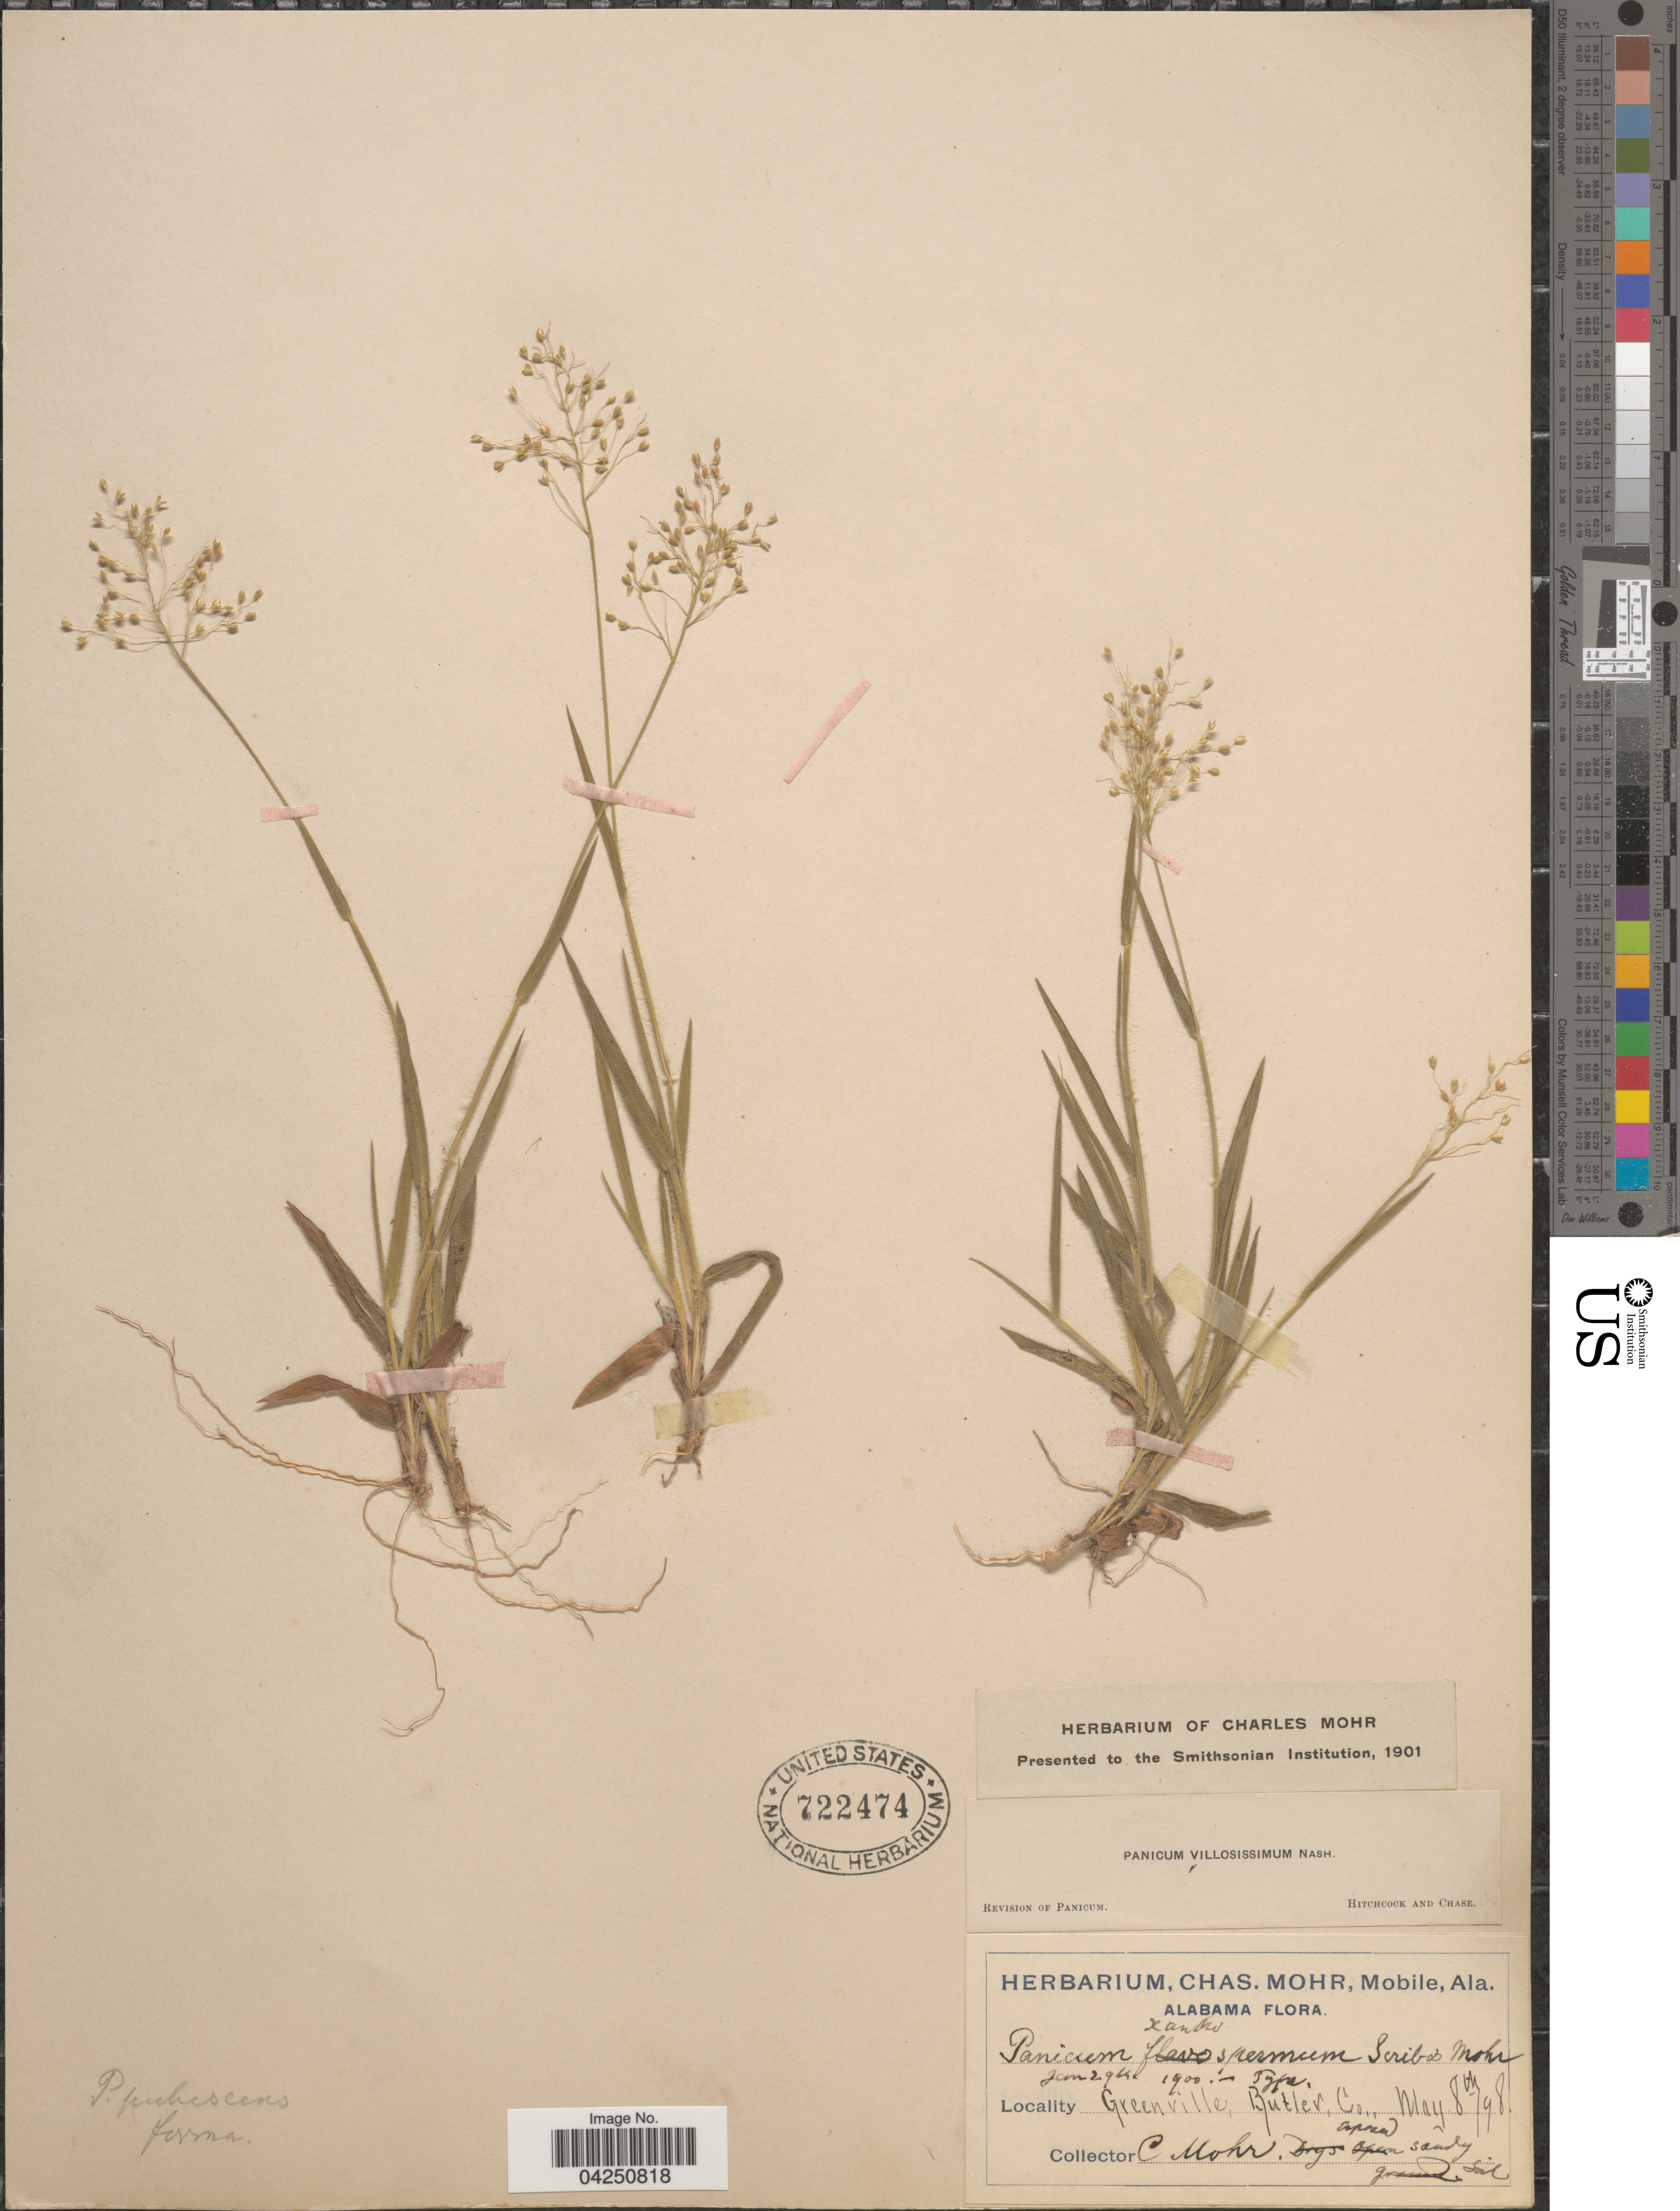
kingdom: Plantae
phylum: Tracheophyta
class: Liliopsida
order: Poales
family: Poaceae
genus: Dichanthelium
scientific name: Dichanthelium acuminatum var. acuminatum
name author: (Sw.) Gould & C.A. Clark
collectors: Mohr, C. T. (herbarium)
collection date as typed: Transcribed d/m/y: 8/5/98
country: United States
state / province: Alabama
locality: Greenville, Butler Co.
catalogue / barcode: US 722474